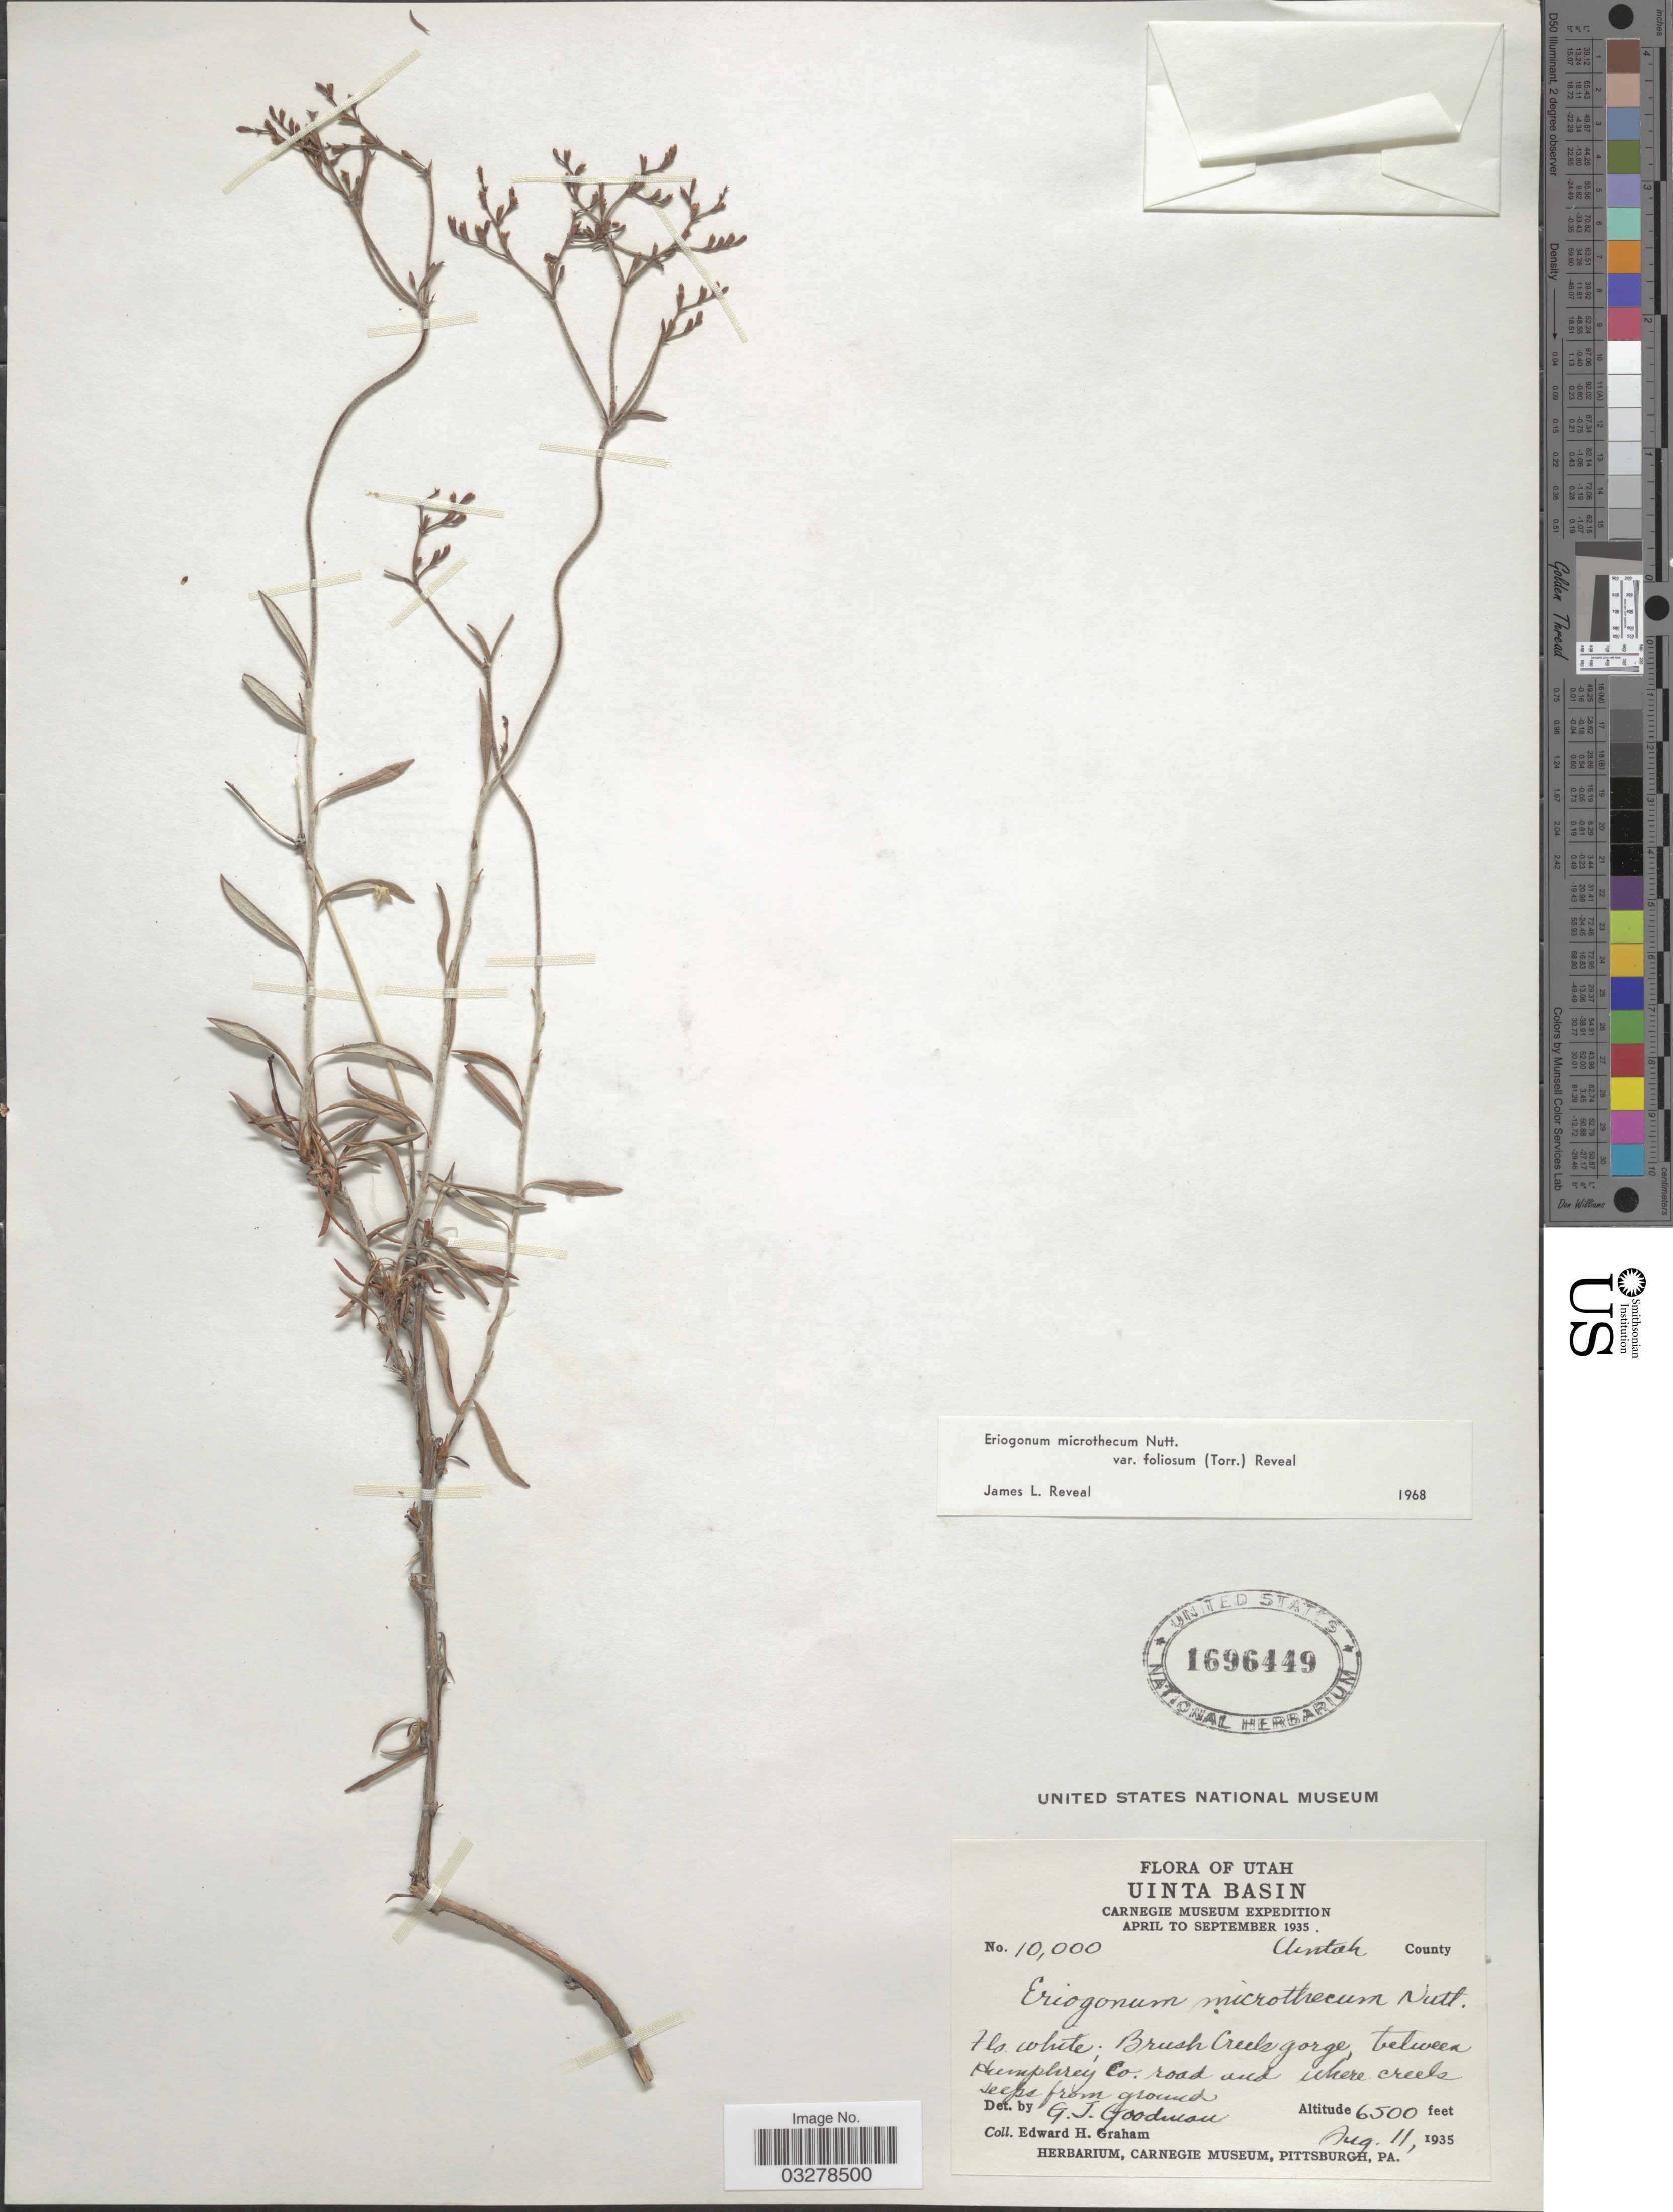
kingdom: Plantae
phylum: Tracheophyta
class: Magnoliopsida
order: Caryophyllales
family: Polygonaceae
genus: Eriogonum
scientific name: Eriogonum microtheca var. foliosum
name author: (Torr. & A. Gray) Reveal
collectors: E. A. Graham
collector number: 10000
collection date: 1935-08-11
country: United States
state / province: Utah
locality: Uinta Basin. Uintah County. Brush Creek gorge, between Humphrey Co. road.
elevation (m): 1981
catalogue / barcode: US 1696449